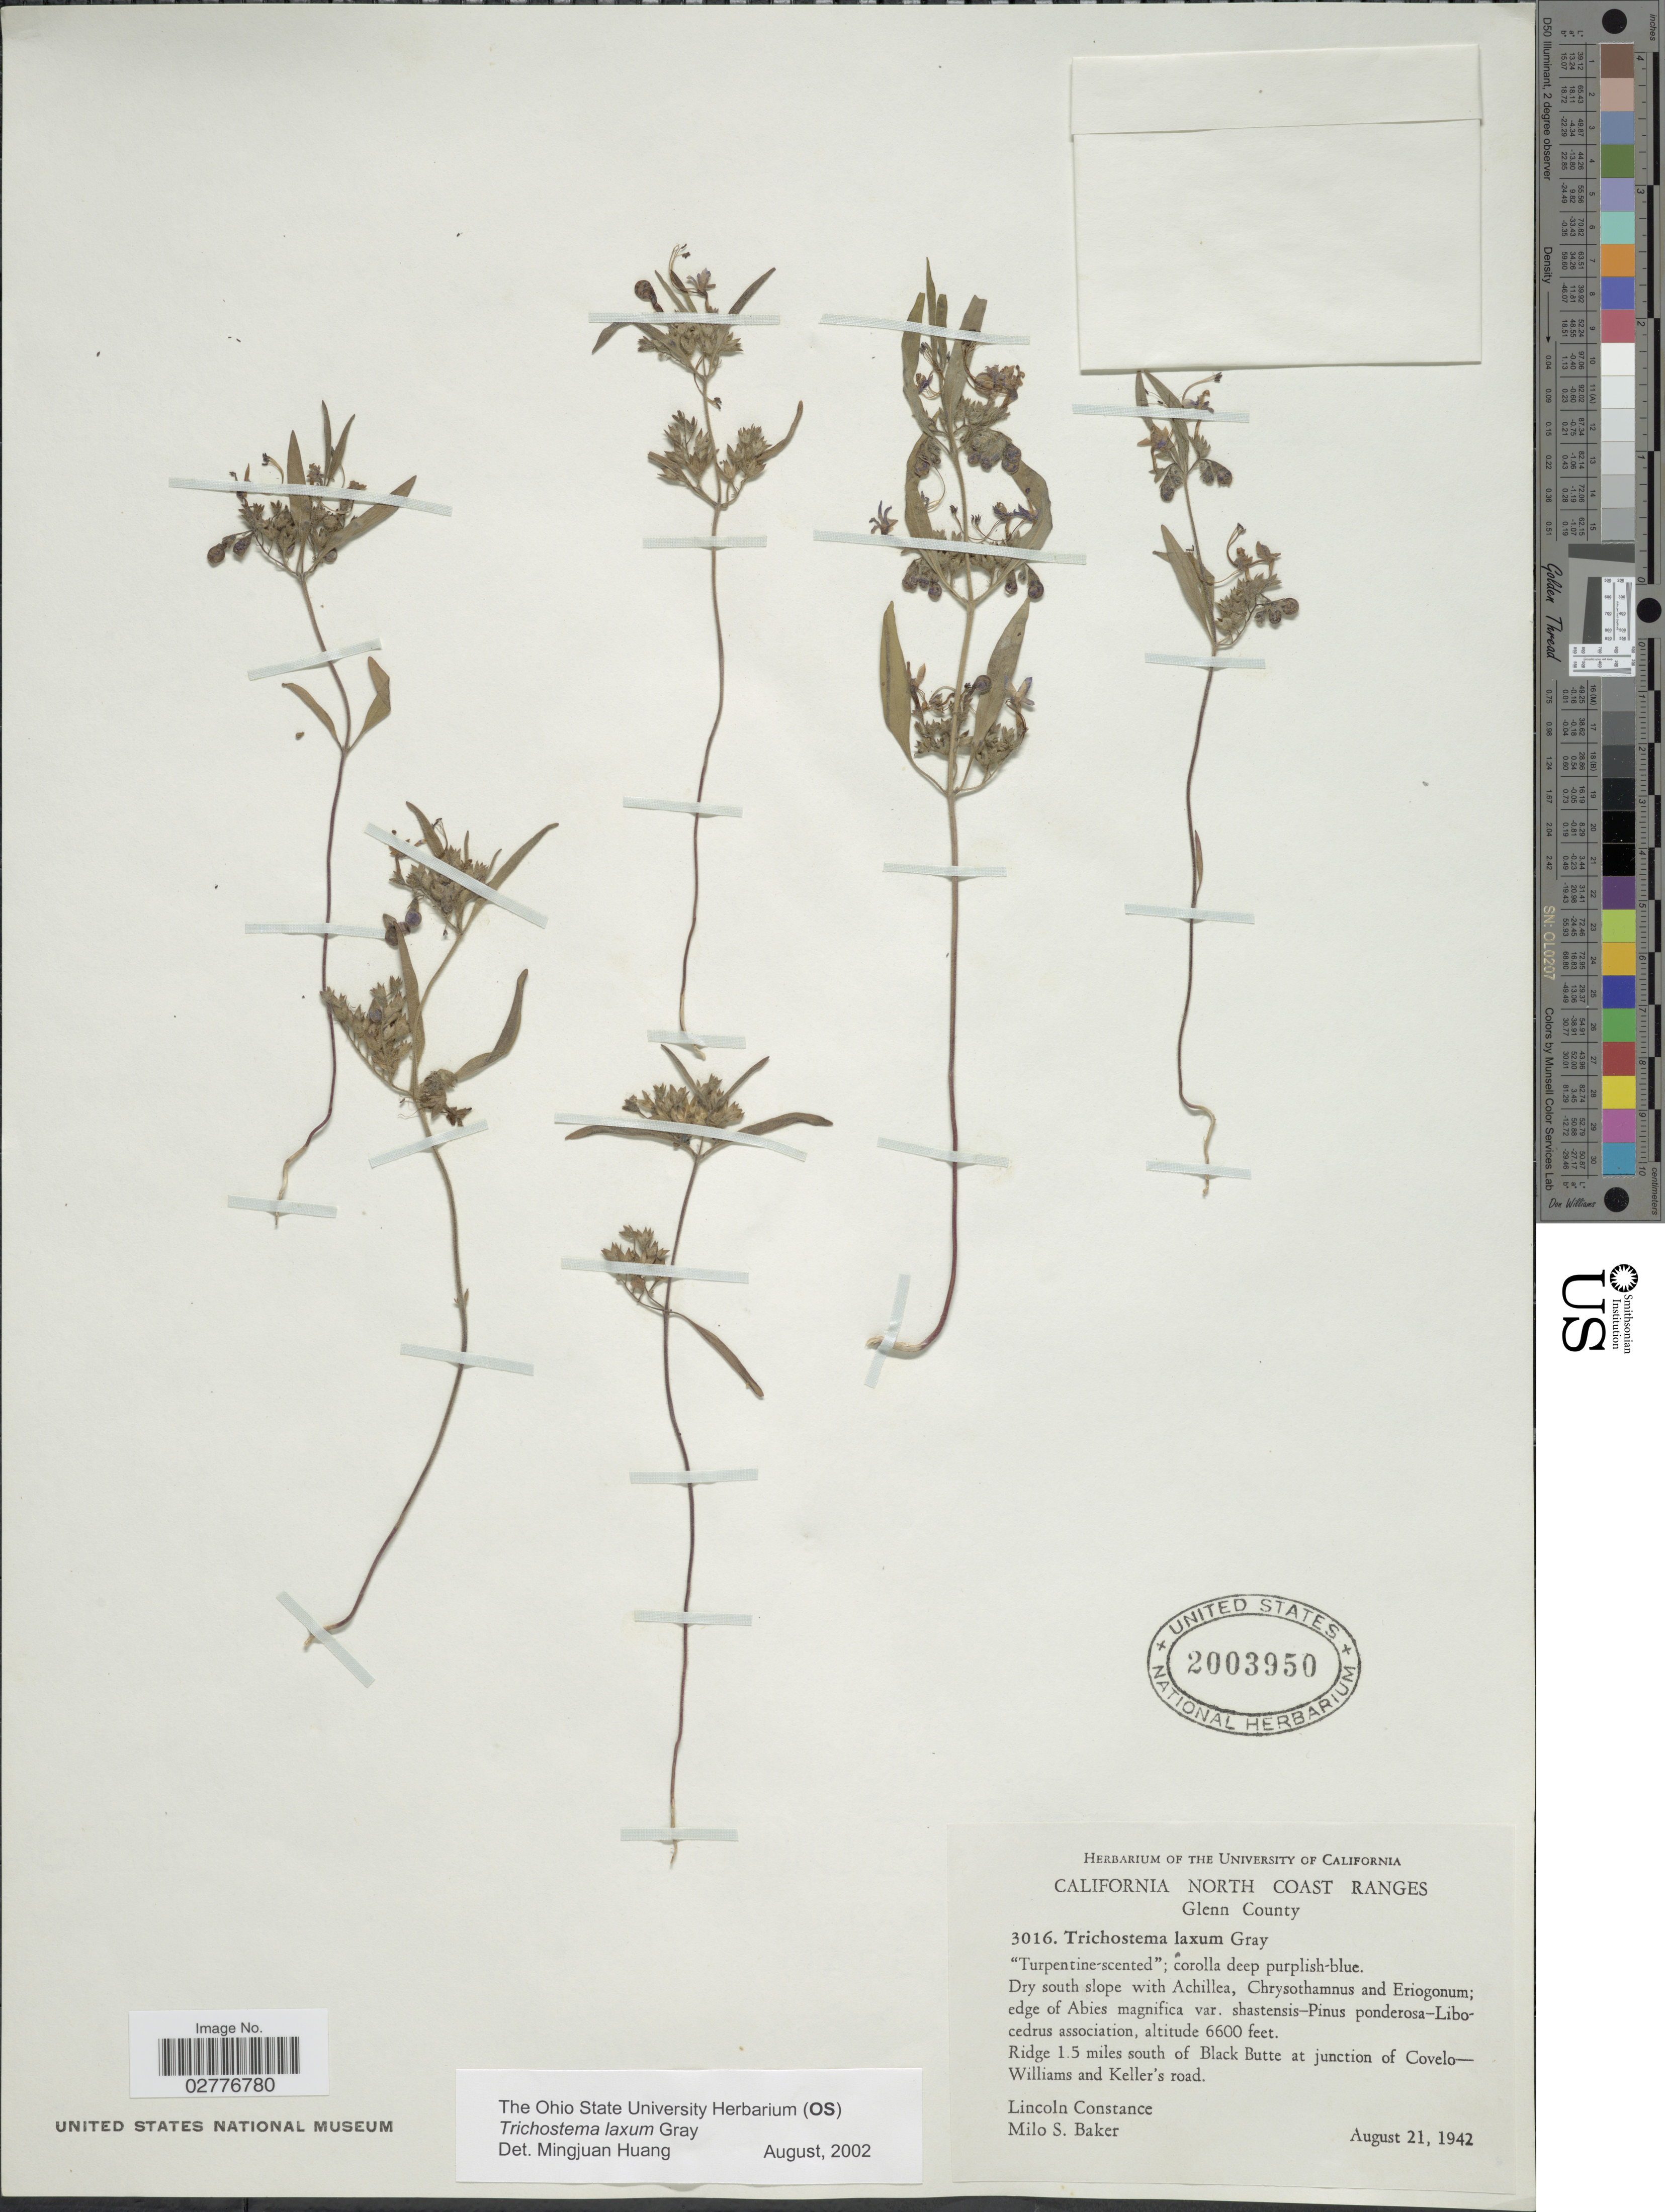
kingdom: Plantae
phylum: Tracheophyta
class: Magnoliopsida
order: Lamiales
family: Lamiaceae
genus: Trichostema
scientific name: Trichostema laxum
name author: A. Gray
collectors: L. Constance & M. S. Baker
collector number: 3016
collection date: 1942-08-21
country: United States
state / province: California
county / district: Glenn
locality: California North Coast Ranges. Glenn County. Ridge 1.5 miles south of Black Butte at junction of Covelo-Williams and Keller's road.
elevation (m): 2012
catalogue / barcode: US 2003950